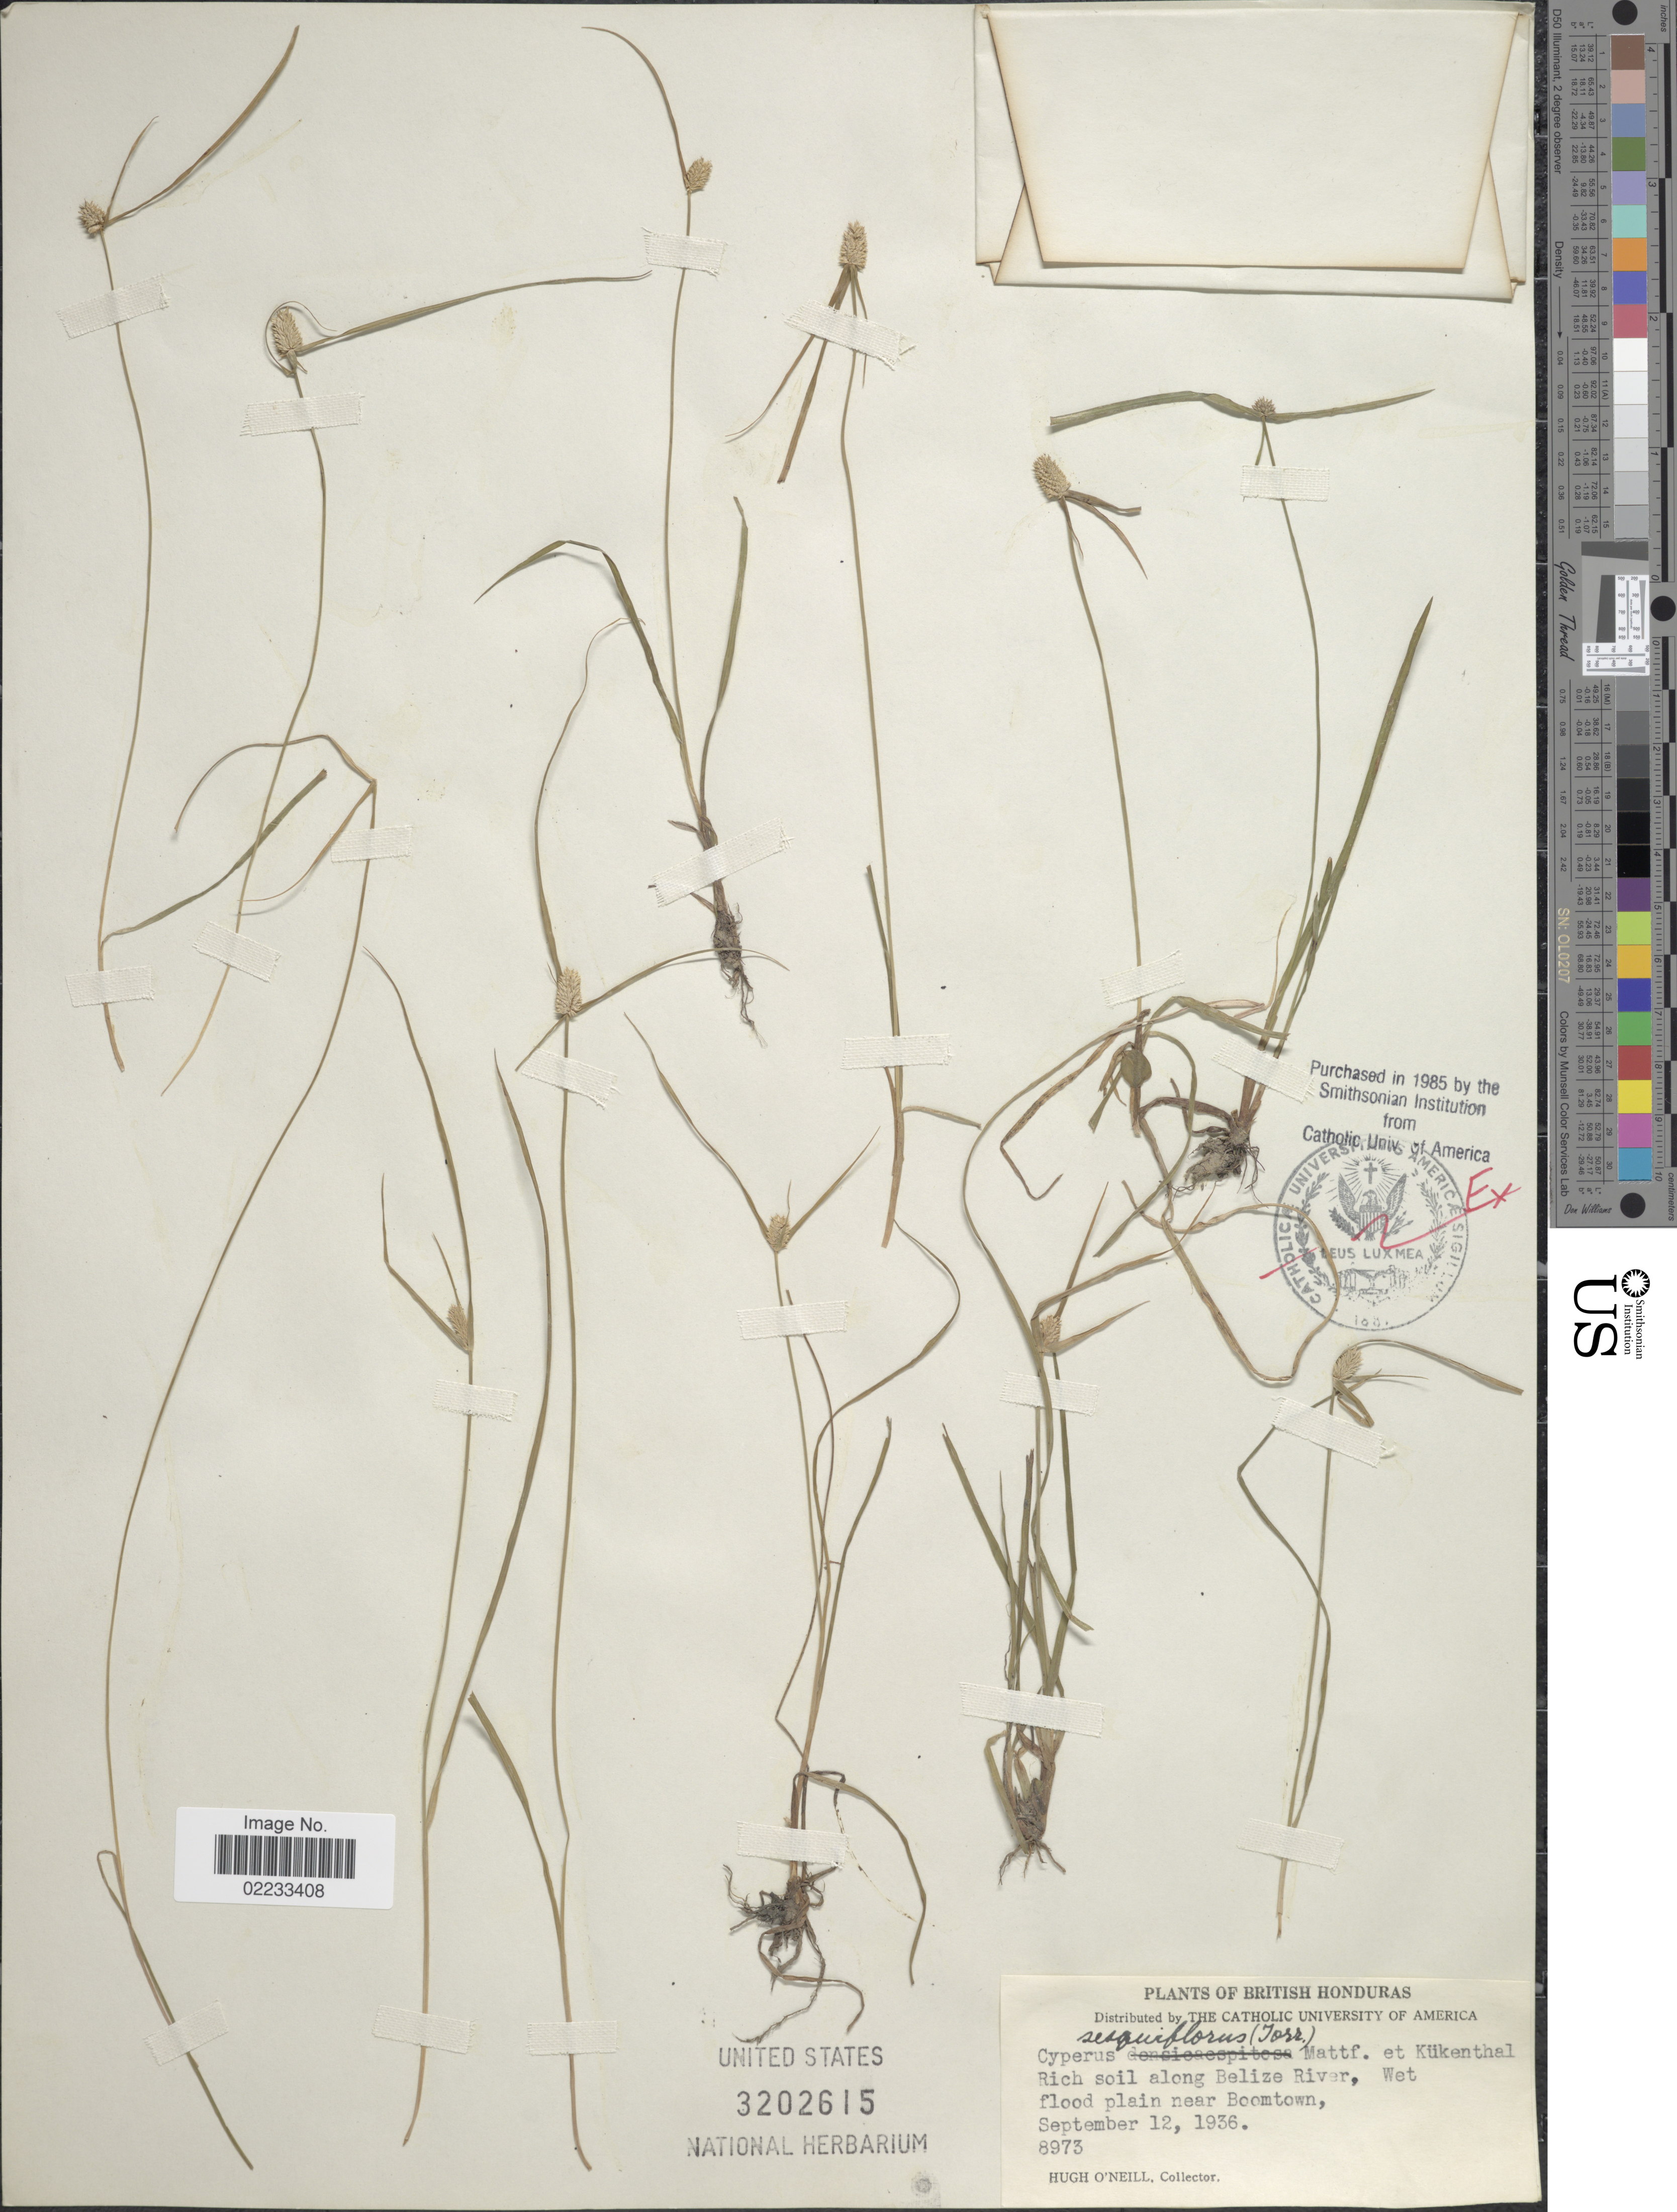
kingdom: Plantae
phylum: Tracheophyta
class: Liliopsida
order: Poales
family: Cyperaceae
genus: Cyperus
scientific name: Cyperus sesquiflorus subsp. sesquiflorus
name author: (Torr.) Mattf. & Kük.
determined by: Strong, M. T., (US), Smithsonian Institution - National Museum of Natural History (UNITED STATES)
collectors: H. O'Neill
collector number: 8973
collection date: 1936-09-12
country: Belize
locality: British Honduras. Rich soil along Belize River, Wet flood plain near Boomtown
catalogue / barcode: US 3201615